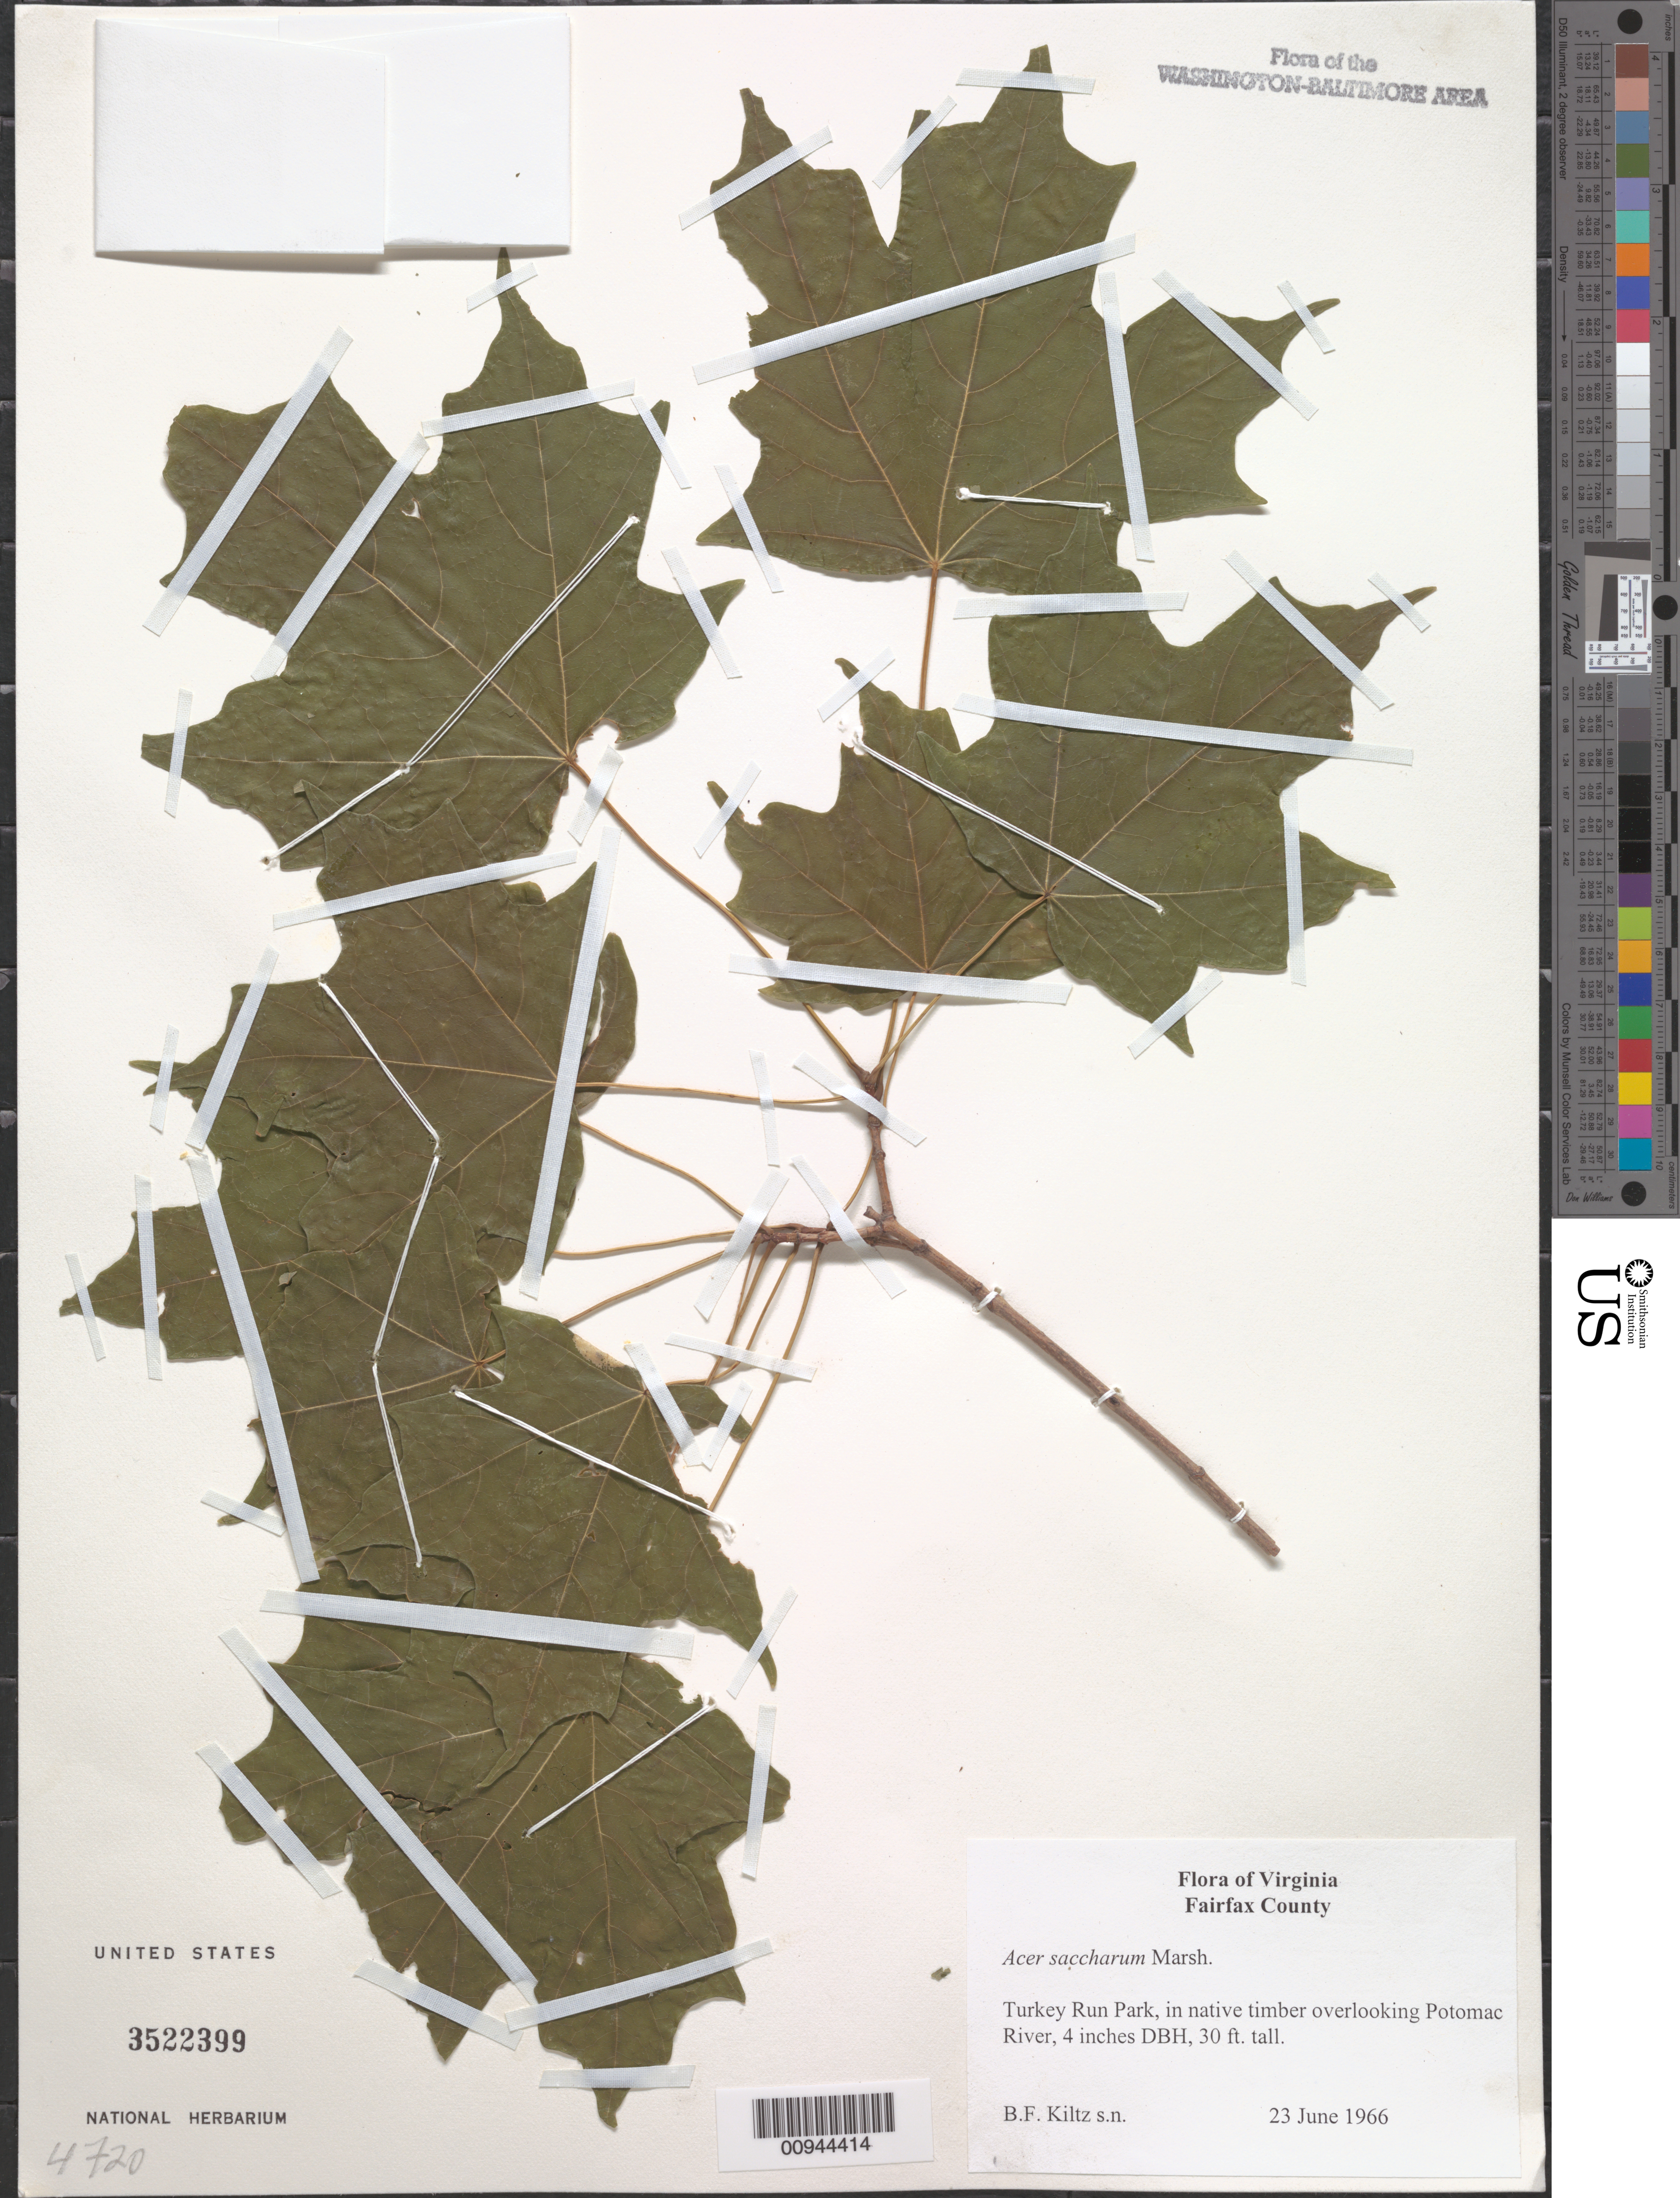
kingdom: Plantae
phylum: Tracheophyta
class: Magnoliopsida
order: Sapindales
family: Sapindaceae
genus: Acer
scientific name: Acer saccharum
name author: Marshall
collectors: B. Kiltz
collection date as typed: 23 June 1966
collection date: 1966-06-23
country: United States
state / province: Virginia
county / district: Fairfax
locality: Turkey Run Park, overlooking Potomac River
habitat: in native timber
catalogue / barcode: US 3522399